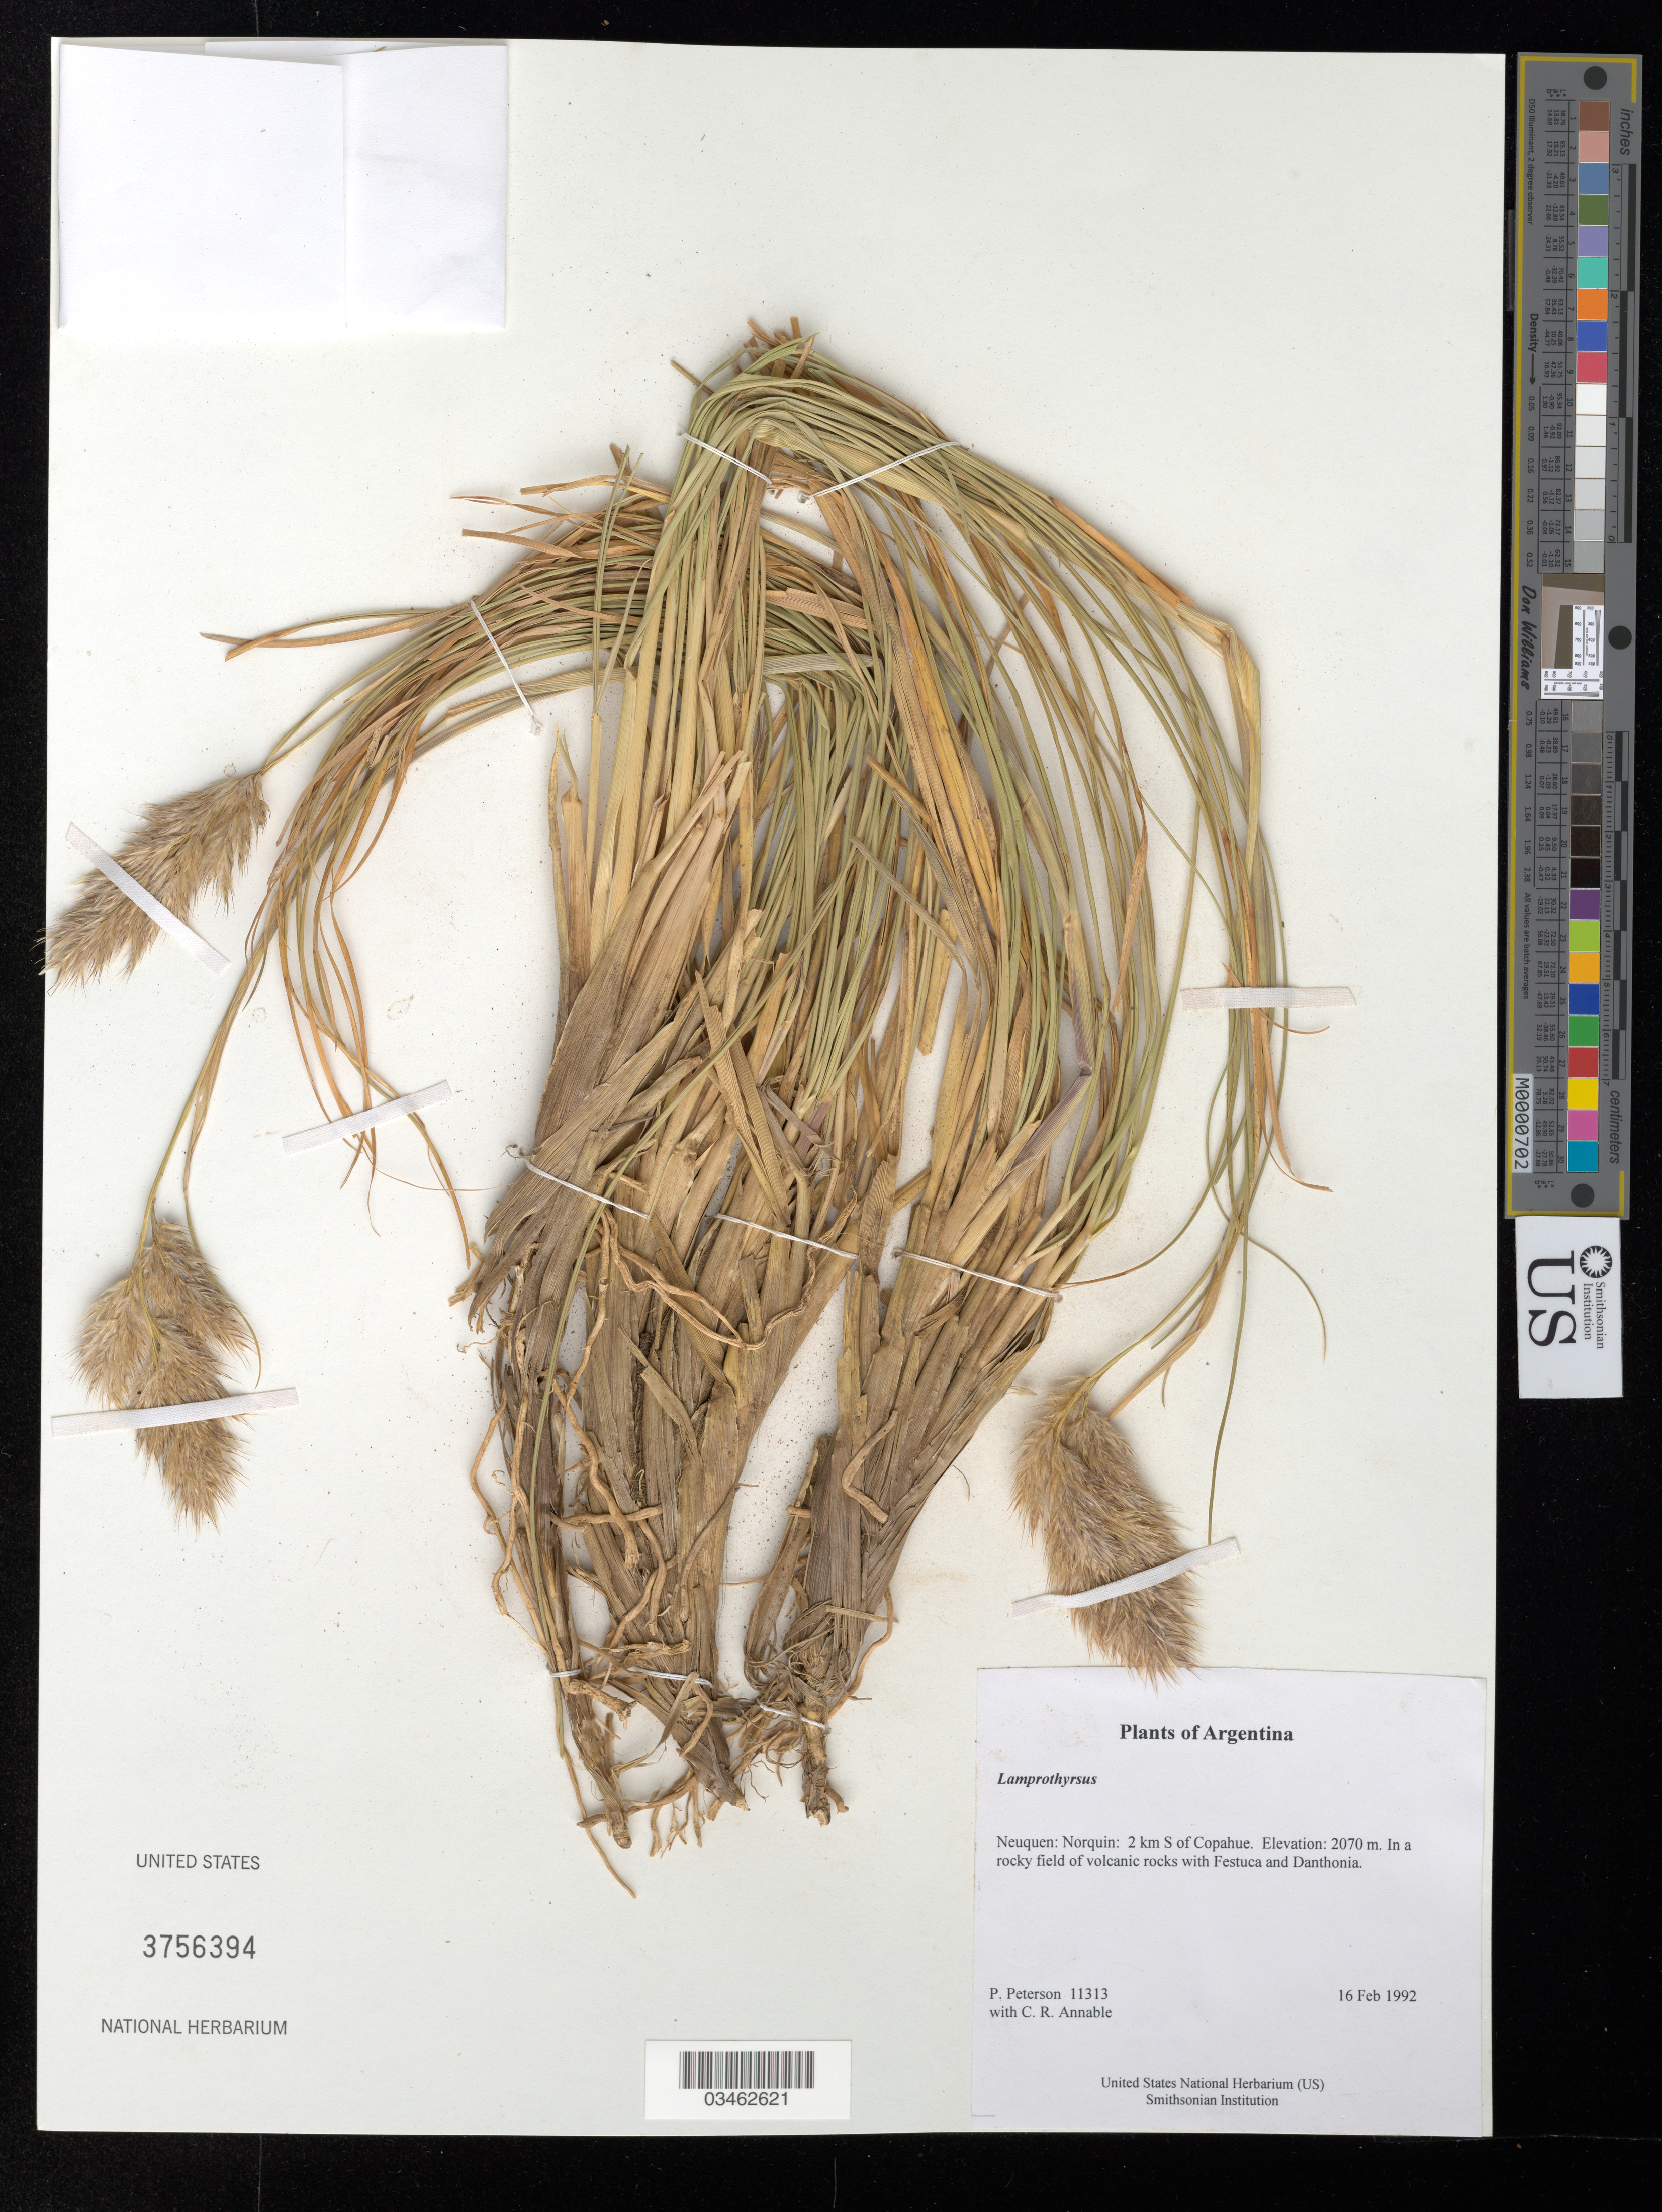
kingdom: Plantae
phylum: Tracheophyta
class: Liliopsida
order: Poales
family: Poaceae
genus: Lamprothyrsus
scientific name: Lamprothyrsus sp.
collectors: P. M. Peterson & C. R. Annable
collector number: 11313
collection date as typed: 16 Feb 1992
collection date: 1992-02-16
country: Argentina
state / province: Neuquen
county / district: Norquin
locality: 2 km S of Copahue.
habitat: In a rocky field of volcanic rocks with Festuca and Danthonia.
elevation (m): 2070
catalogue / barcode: US 3756394